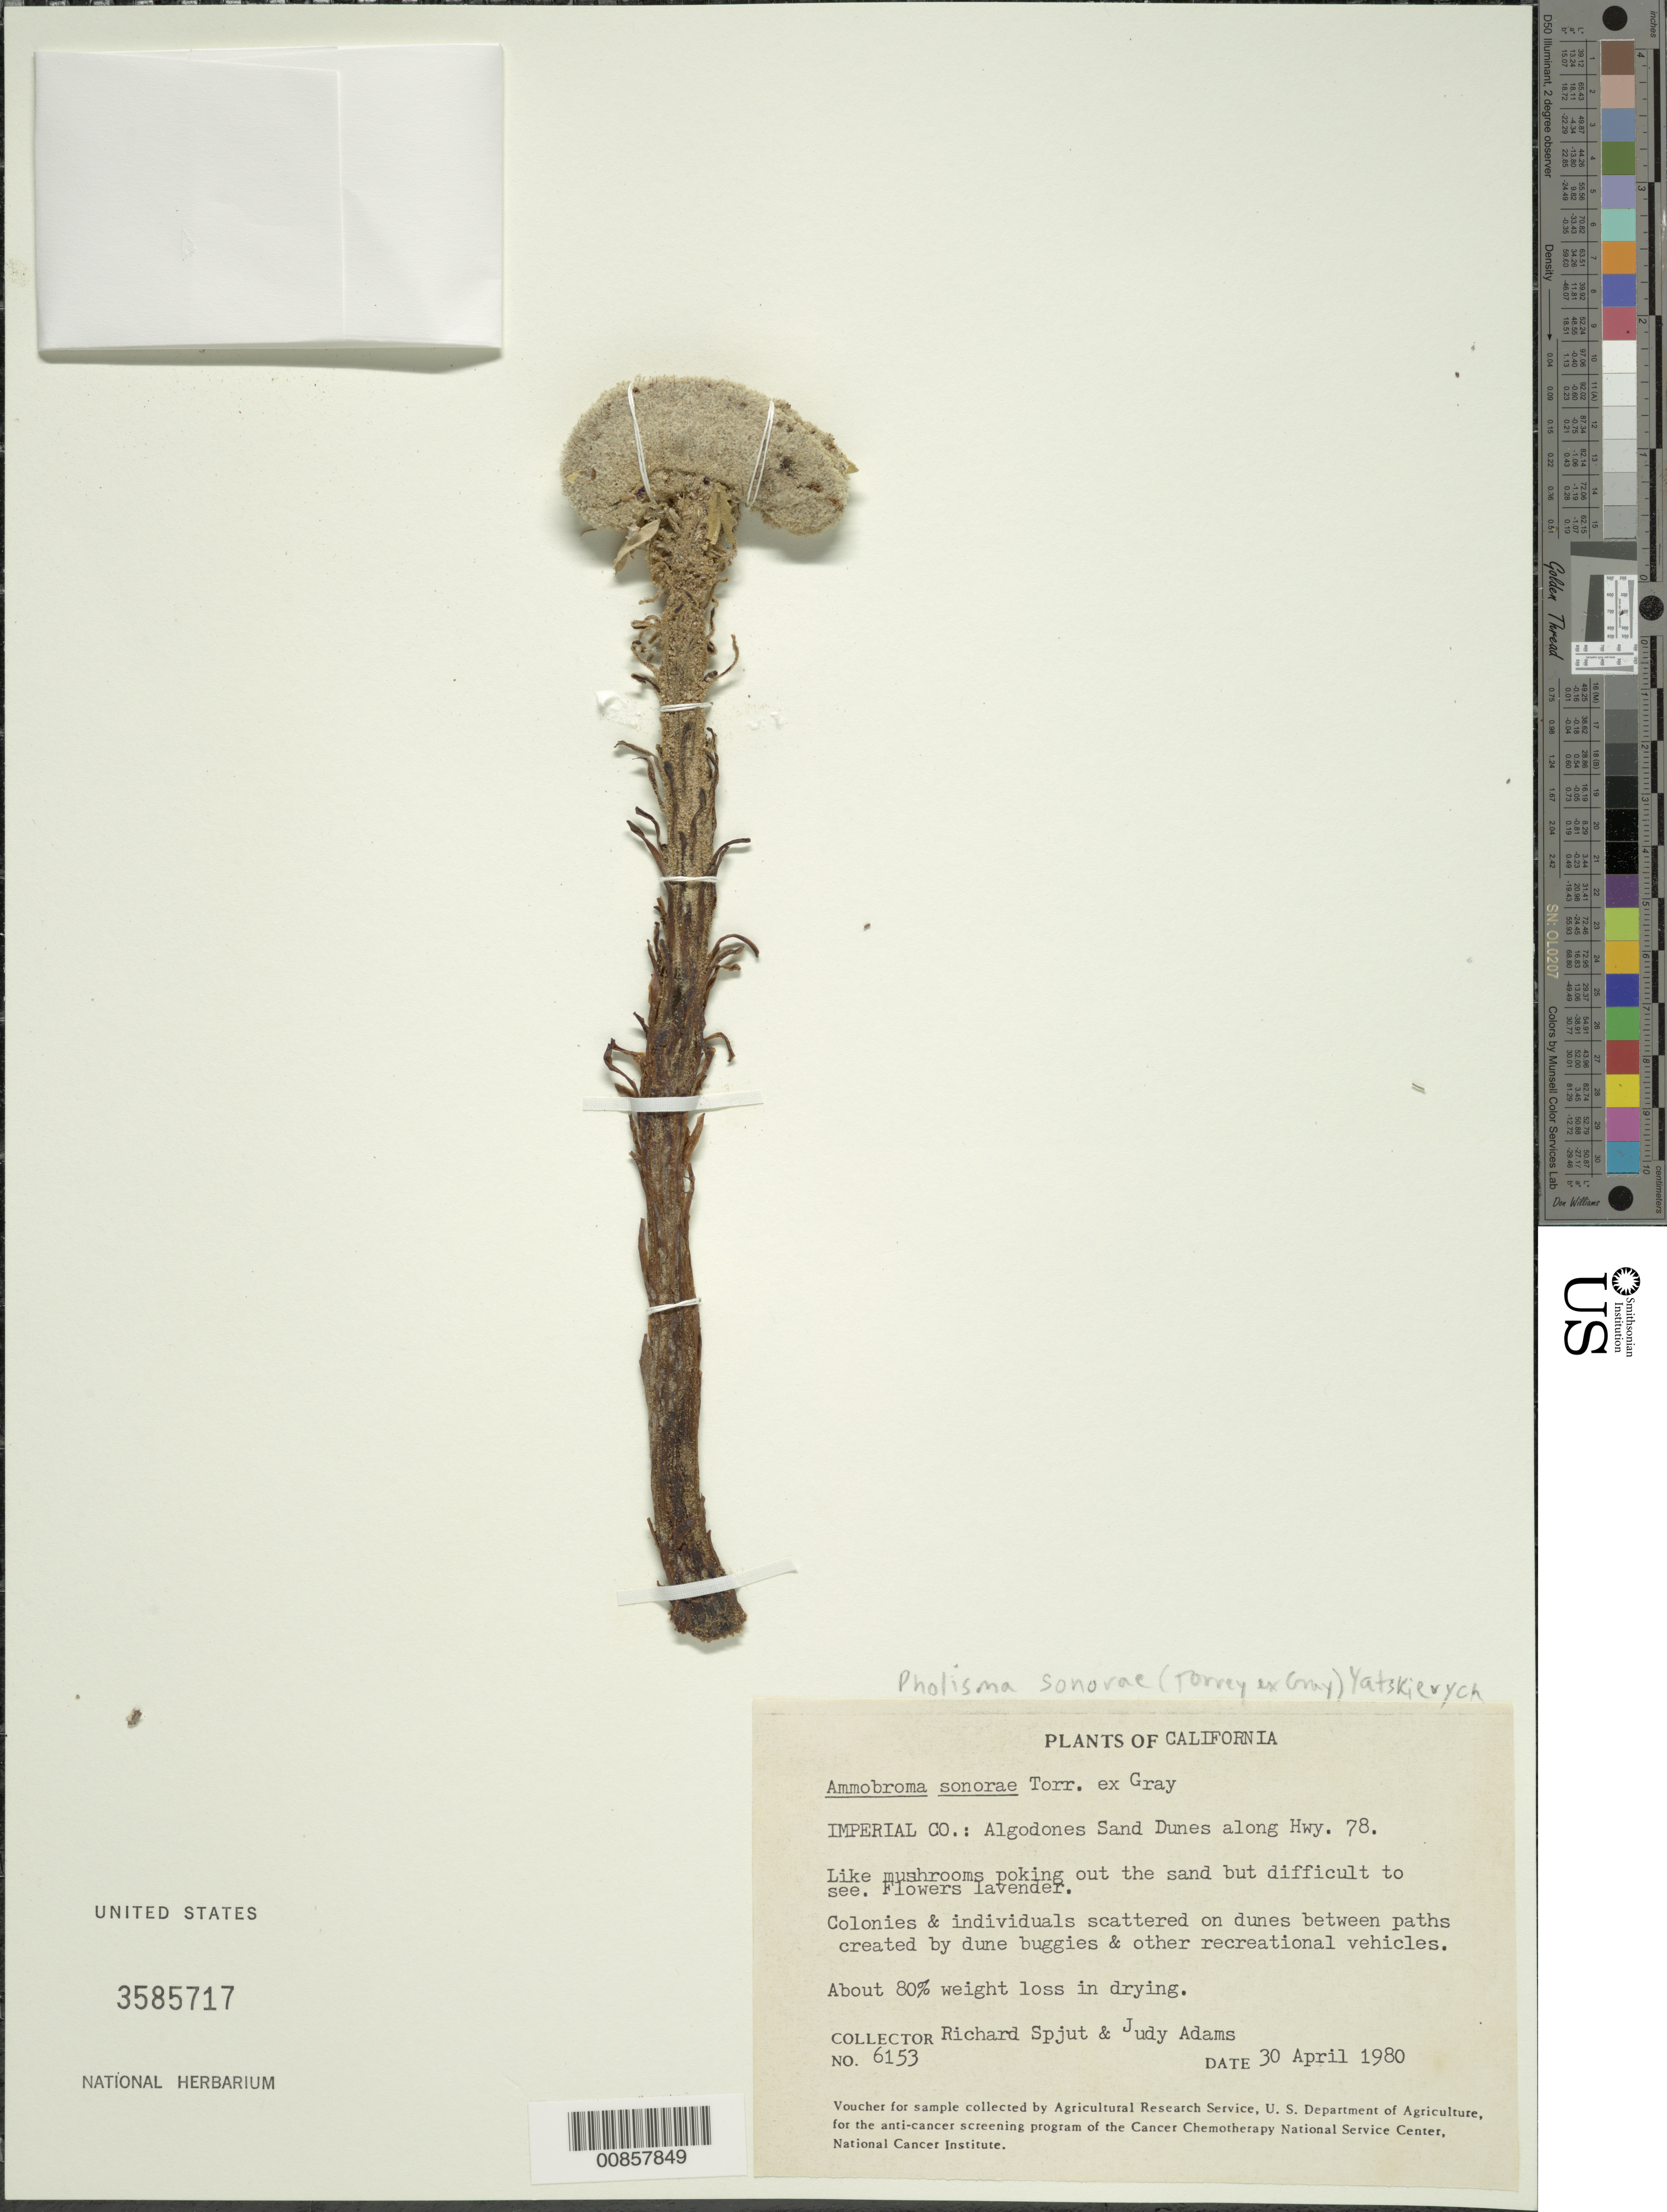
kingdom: Plantae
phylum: Tracheophyta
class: Magnoliopsida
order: Boraginales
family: Lennoaceae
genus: Pholisma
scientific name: Pholisma sonorae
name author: (Torr. ex A. Gray) Yatsk.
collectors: R. Spjut & J. Adams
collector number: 6153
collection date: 1980-04-30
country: United States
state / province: California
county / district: Imperial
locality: Algodones Sand Dunes along Hwy. 78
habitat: On dunes.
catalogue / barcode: US 3585717